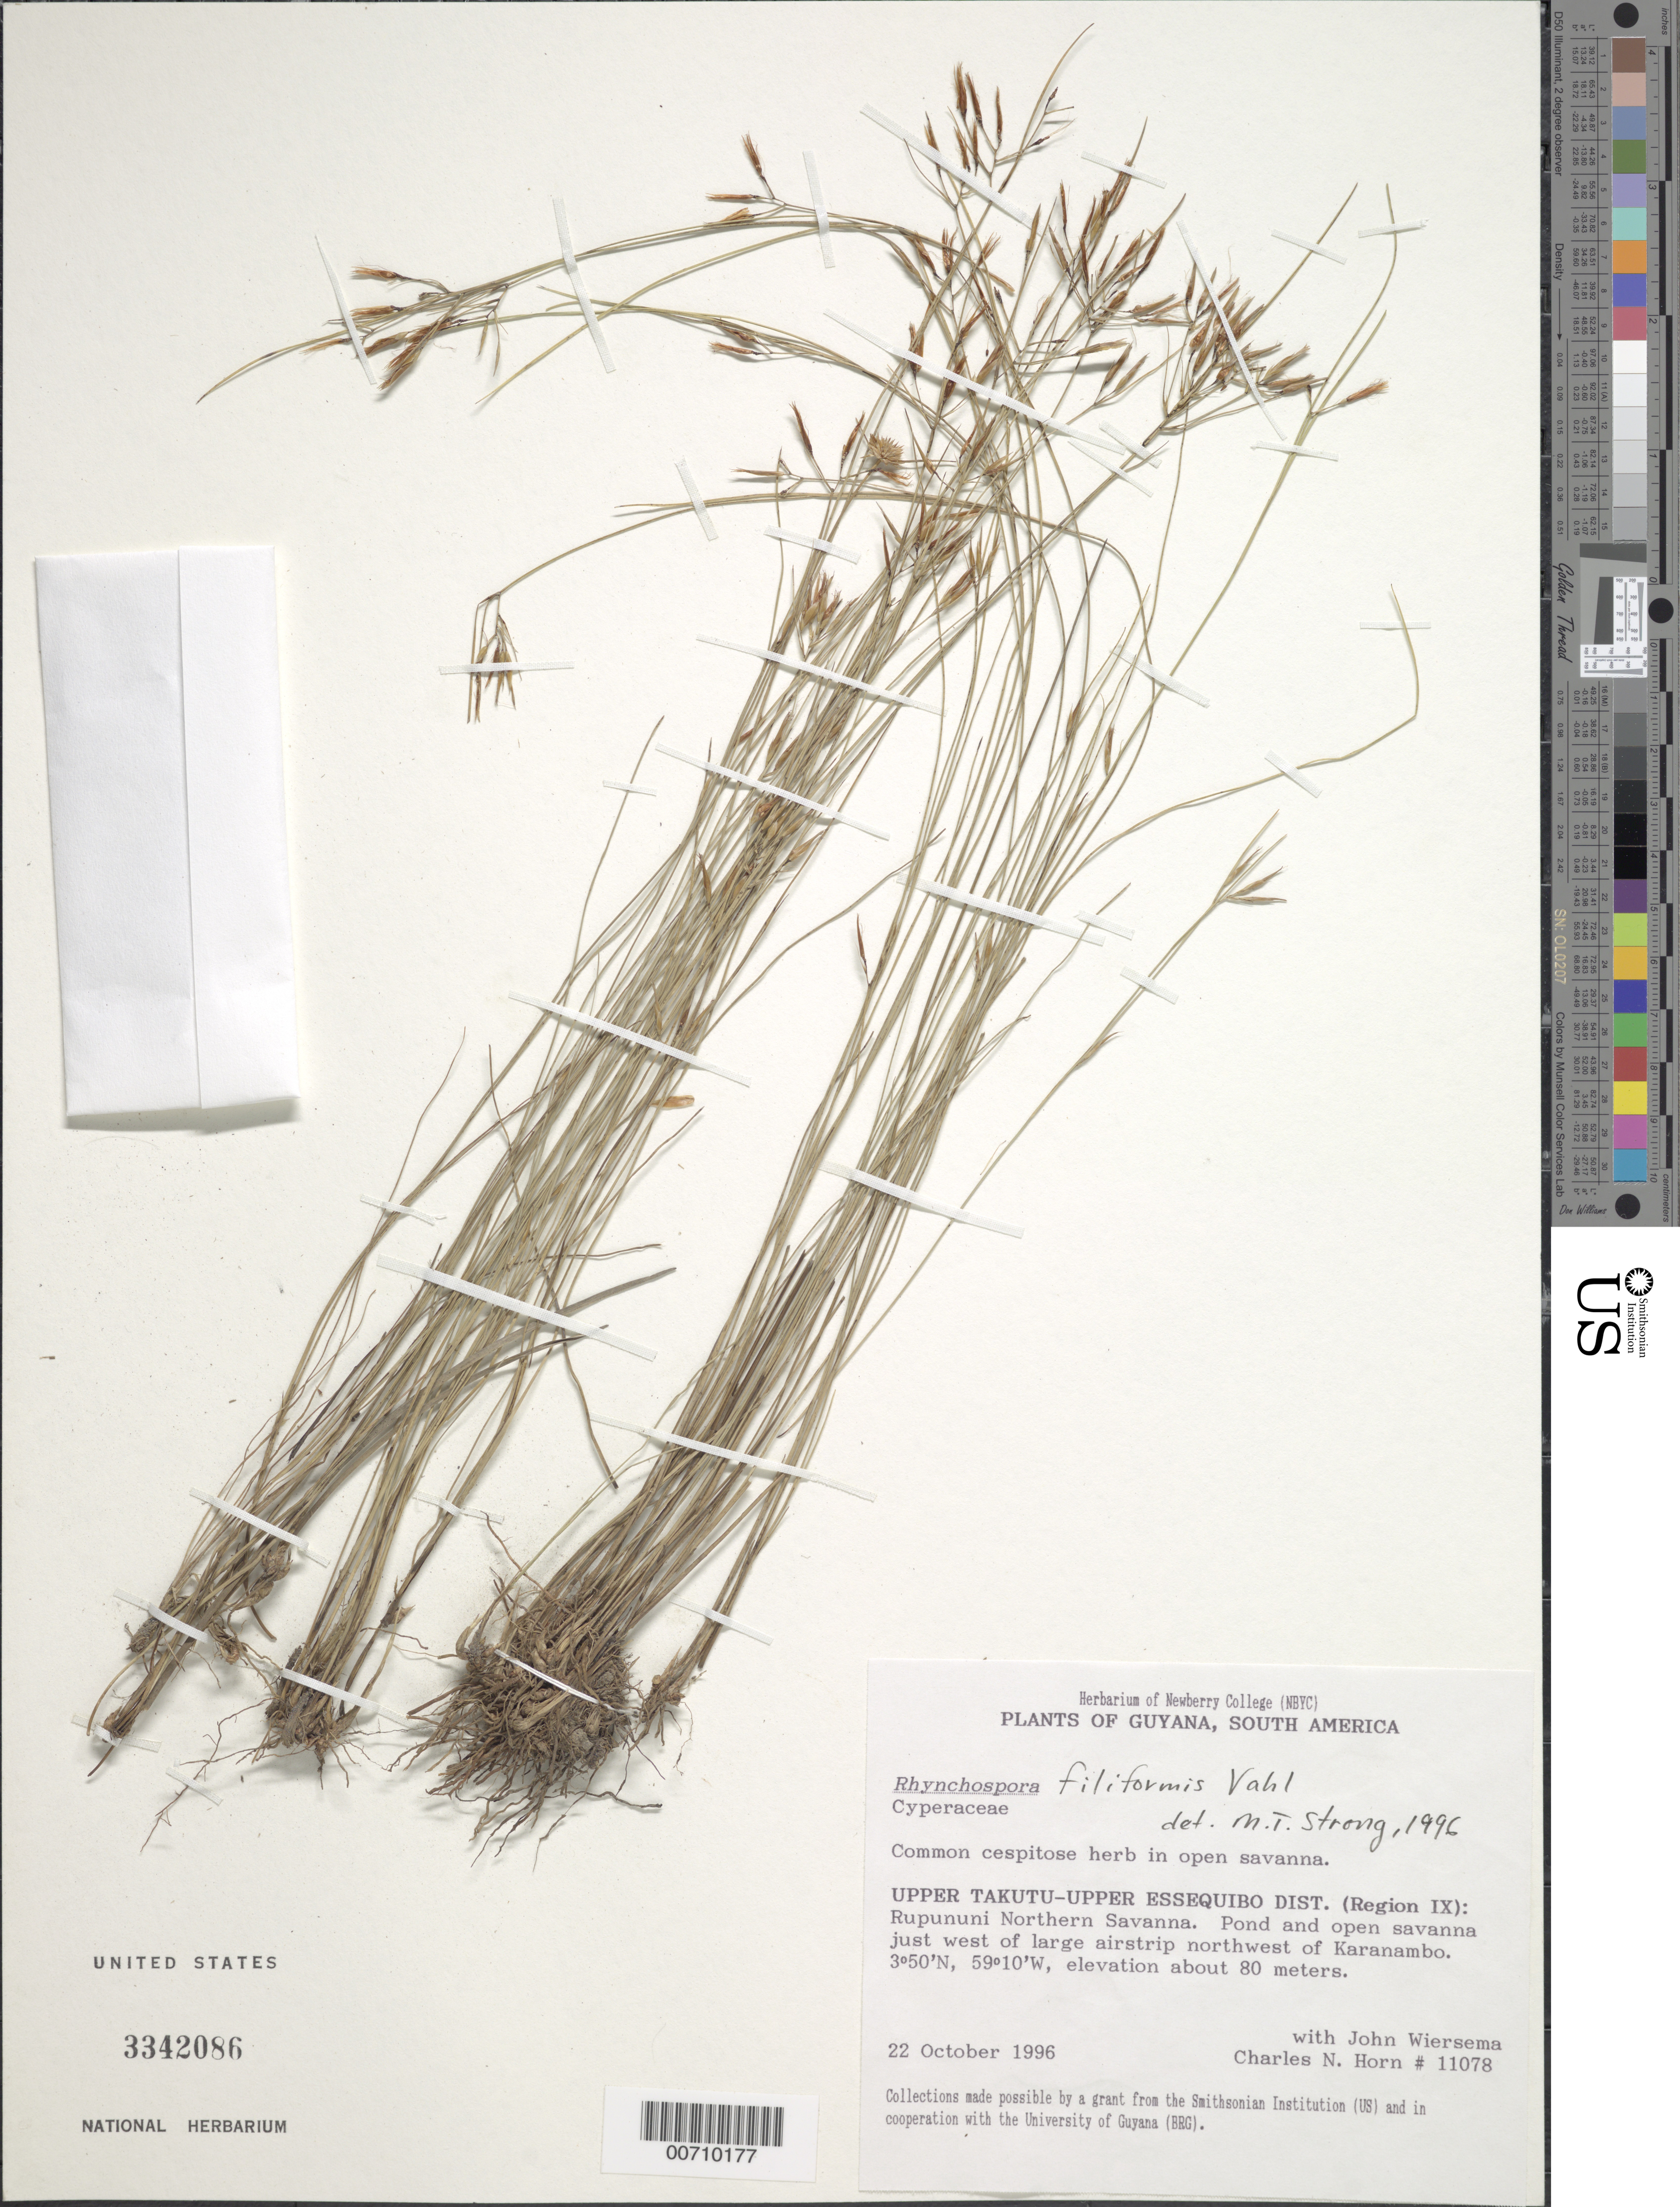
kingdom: Plantae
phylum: Tracheophyta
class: Liliopsida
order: Poales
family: Cyperaceae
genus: Rhynchospora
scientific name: Rhynchospora filiformis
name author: Vahl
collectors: J. H. Wiersema & C. N. Horn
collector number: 11078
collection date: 1996-10-22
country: Guyana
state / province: U. Takutu-U. Essequibo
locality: In open savanna, Upper Takutu-Upper Essequibo Dist. (Region IX): Rupununi Northern Savanna. Pond and open savanna just west of large airstrip northwest of Karanambo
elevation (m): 80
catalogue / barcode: US 3342086